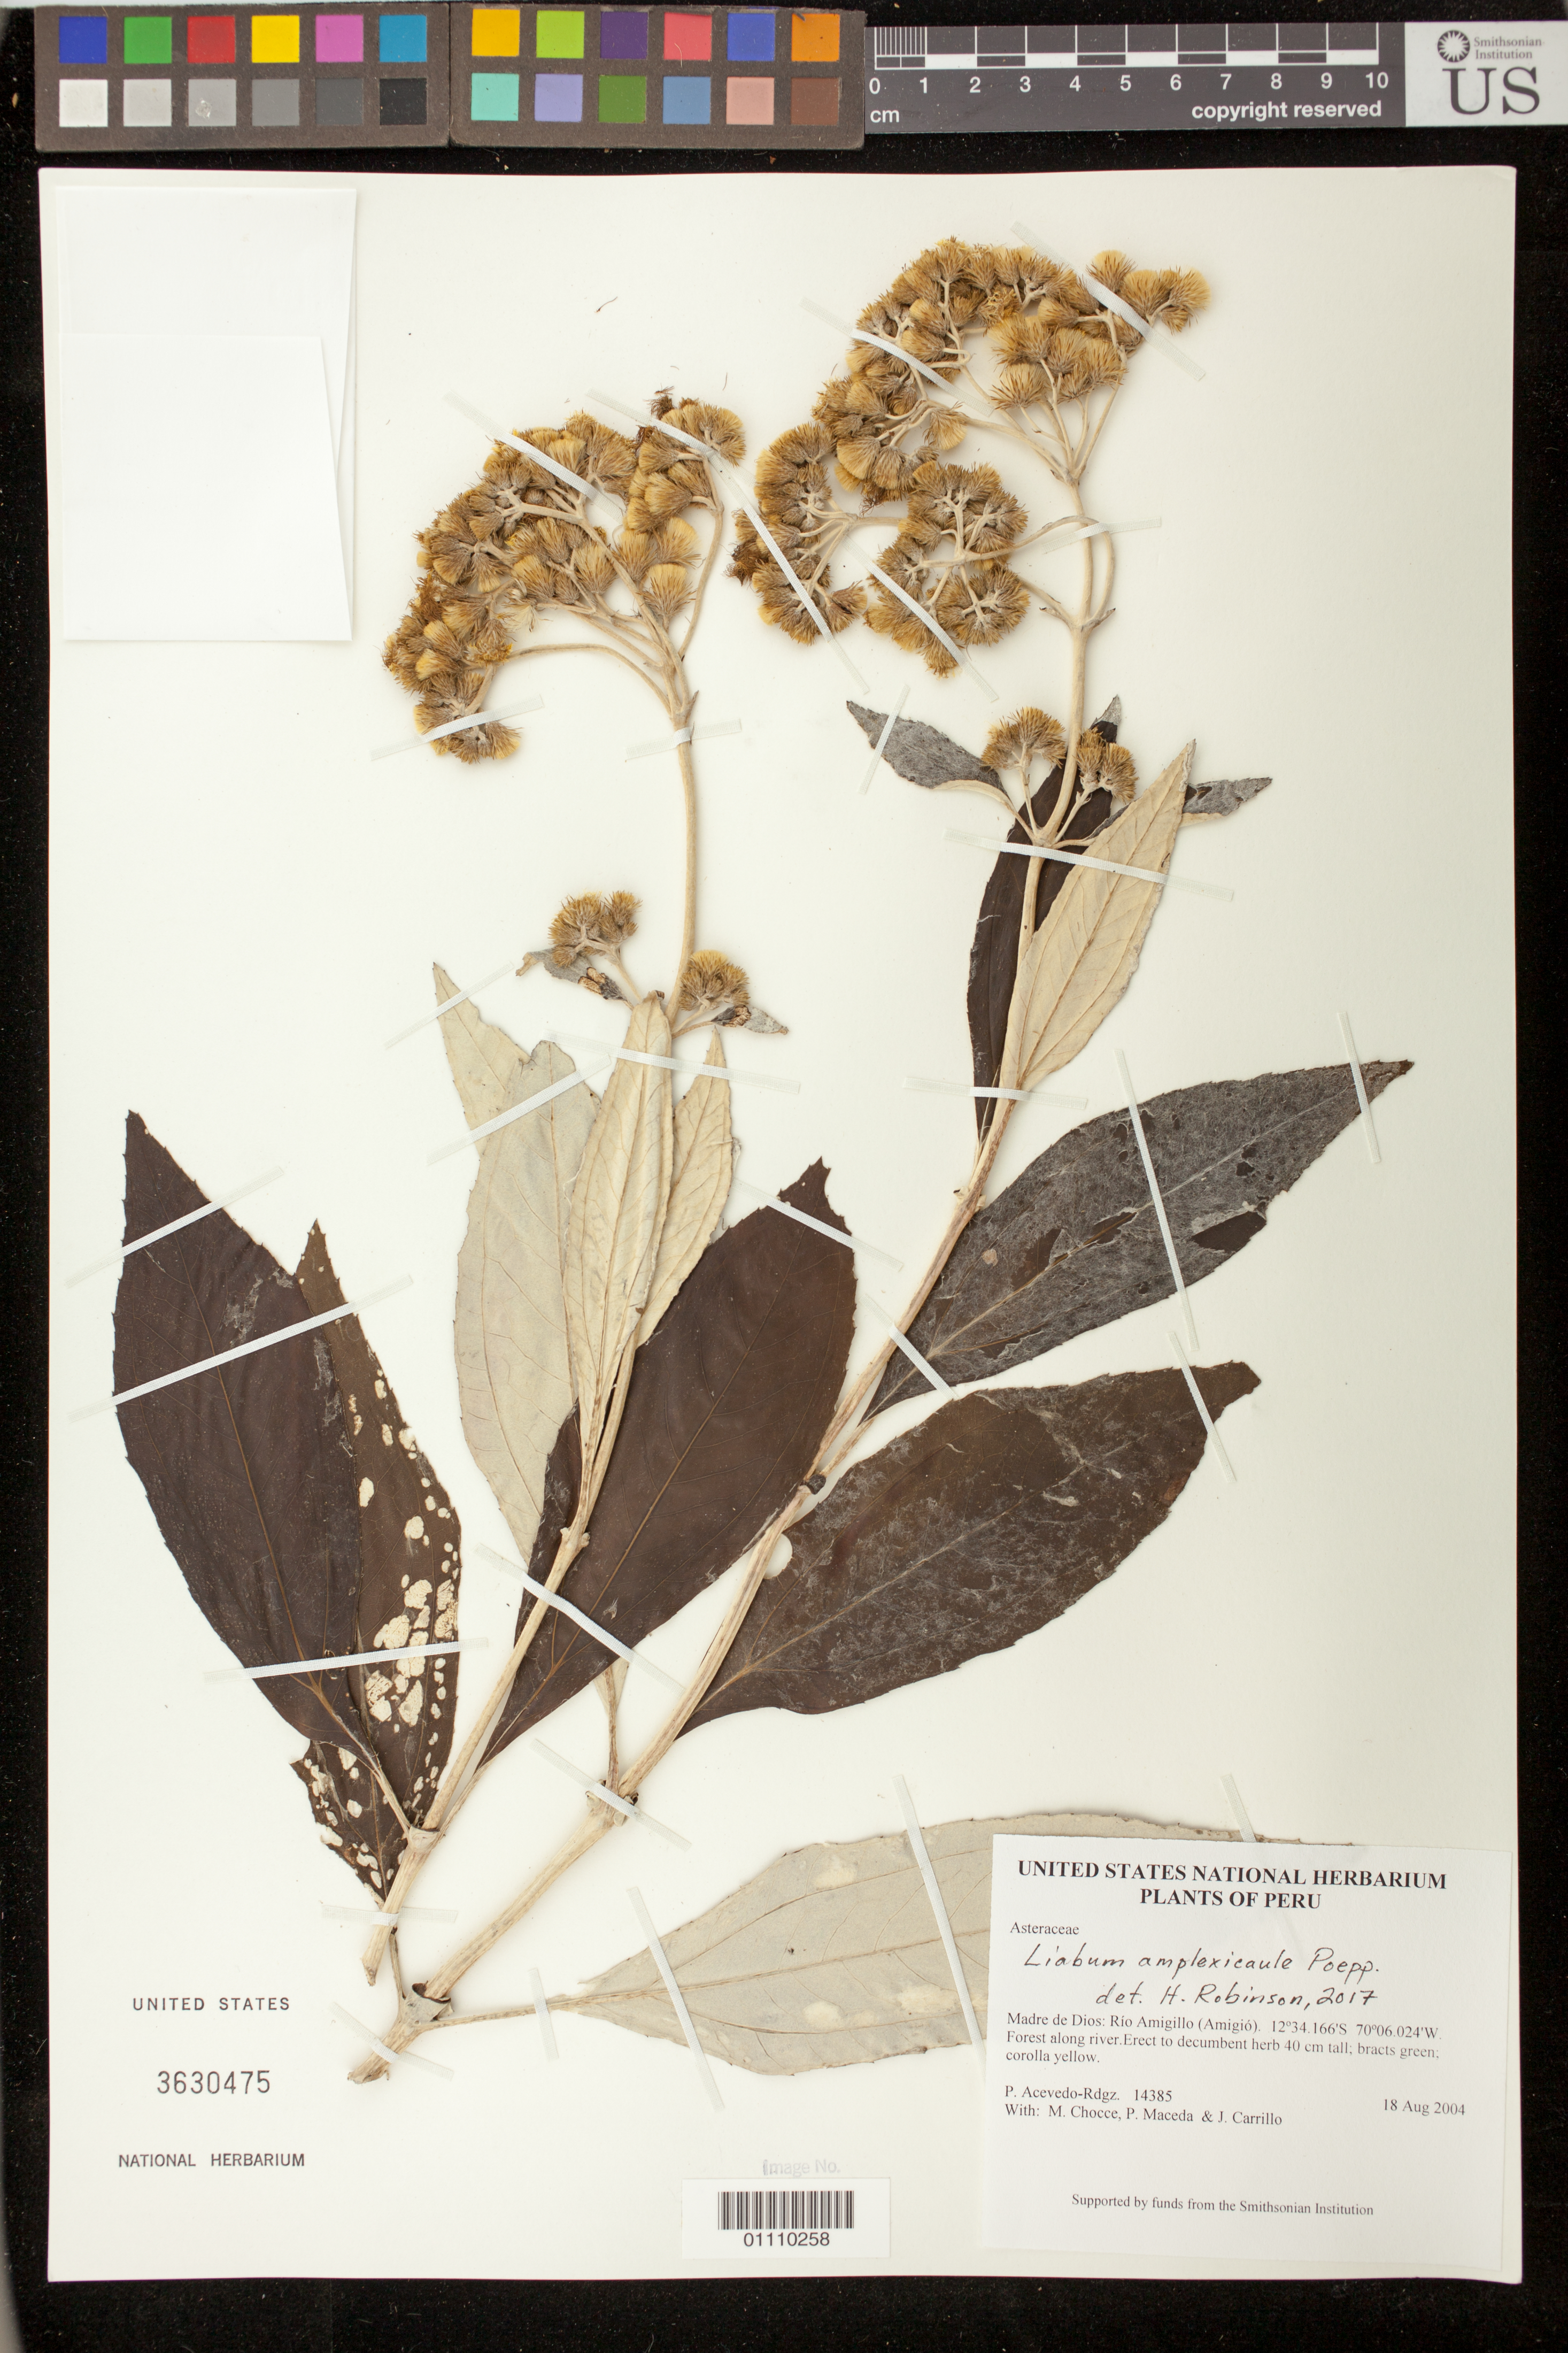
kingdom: Plantae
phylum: Tracheophyta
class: Magnoliopsida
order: Asterales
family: Asteraceae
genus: Liabum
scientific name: Liabum amplexicaule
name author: Poepp. & Endl.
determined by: Robinson, Harold E., (US)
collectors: P. Acevedo-Rodr., M. Chocce, P. Maceda & J. Carrillo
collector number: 14385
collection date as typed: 18 Aug 2004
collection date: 2004-08-18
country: Peru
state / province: Madre de Dios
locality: Madre de Dios: Río Amigillo (Amigió)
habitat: Forest along river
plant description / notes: US, NY, MO, K, F, B, GH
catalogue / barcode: US 3630475